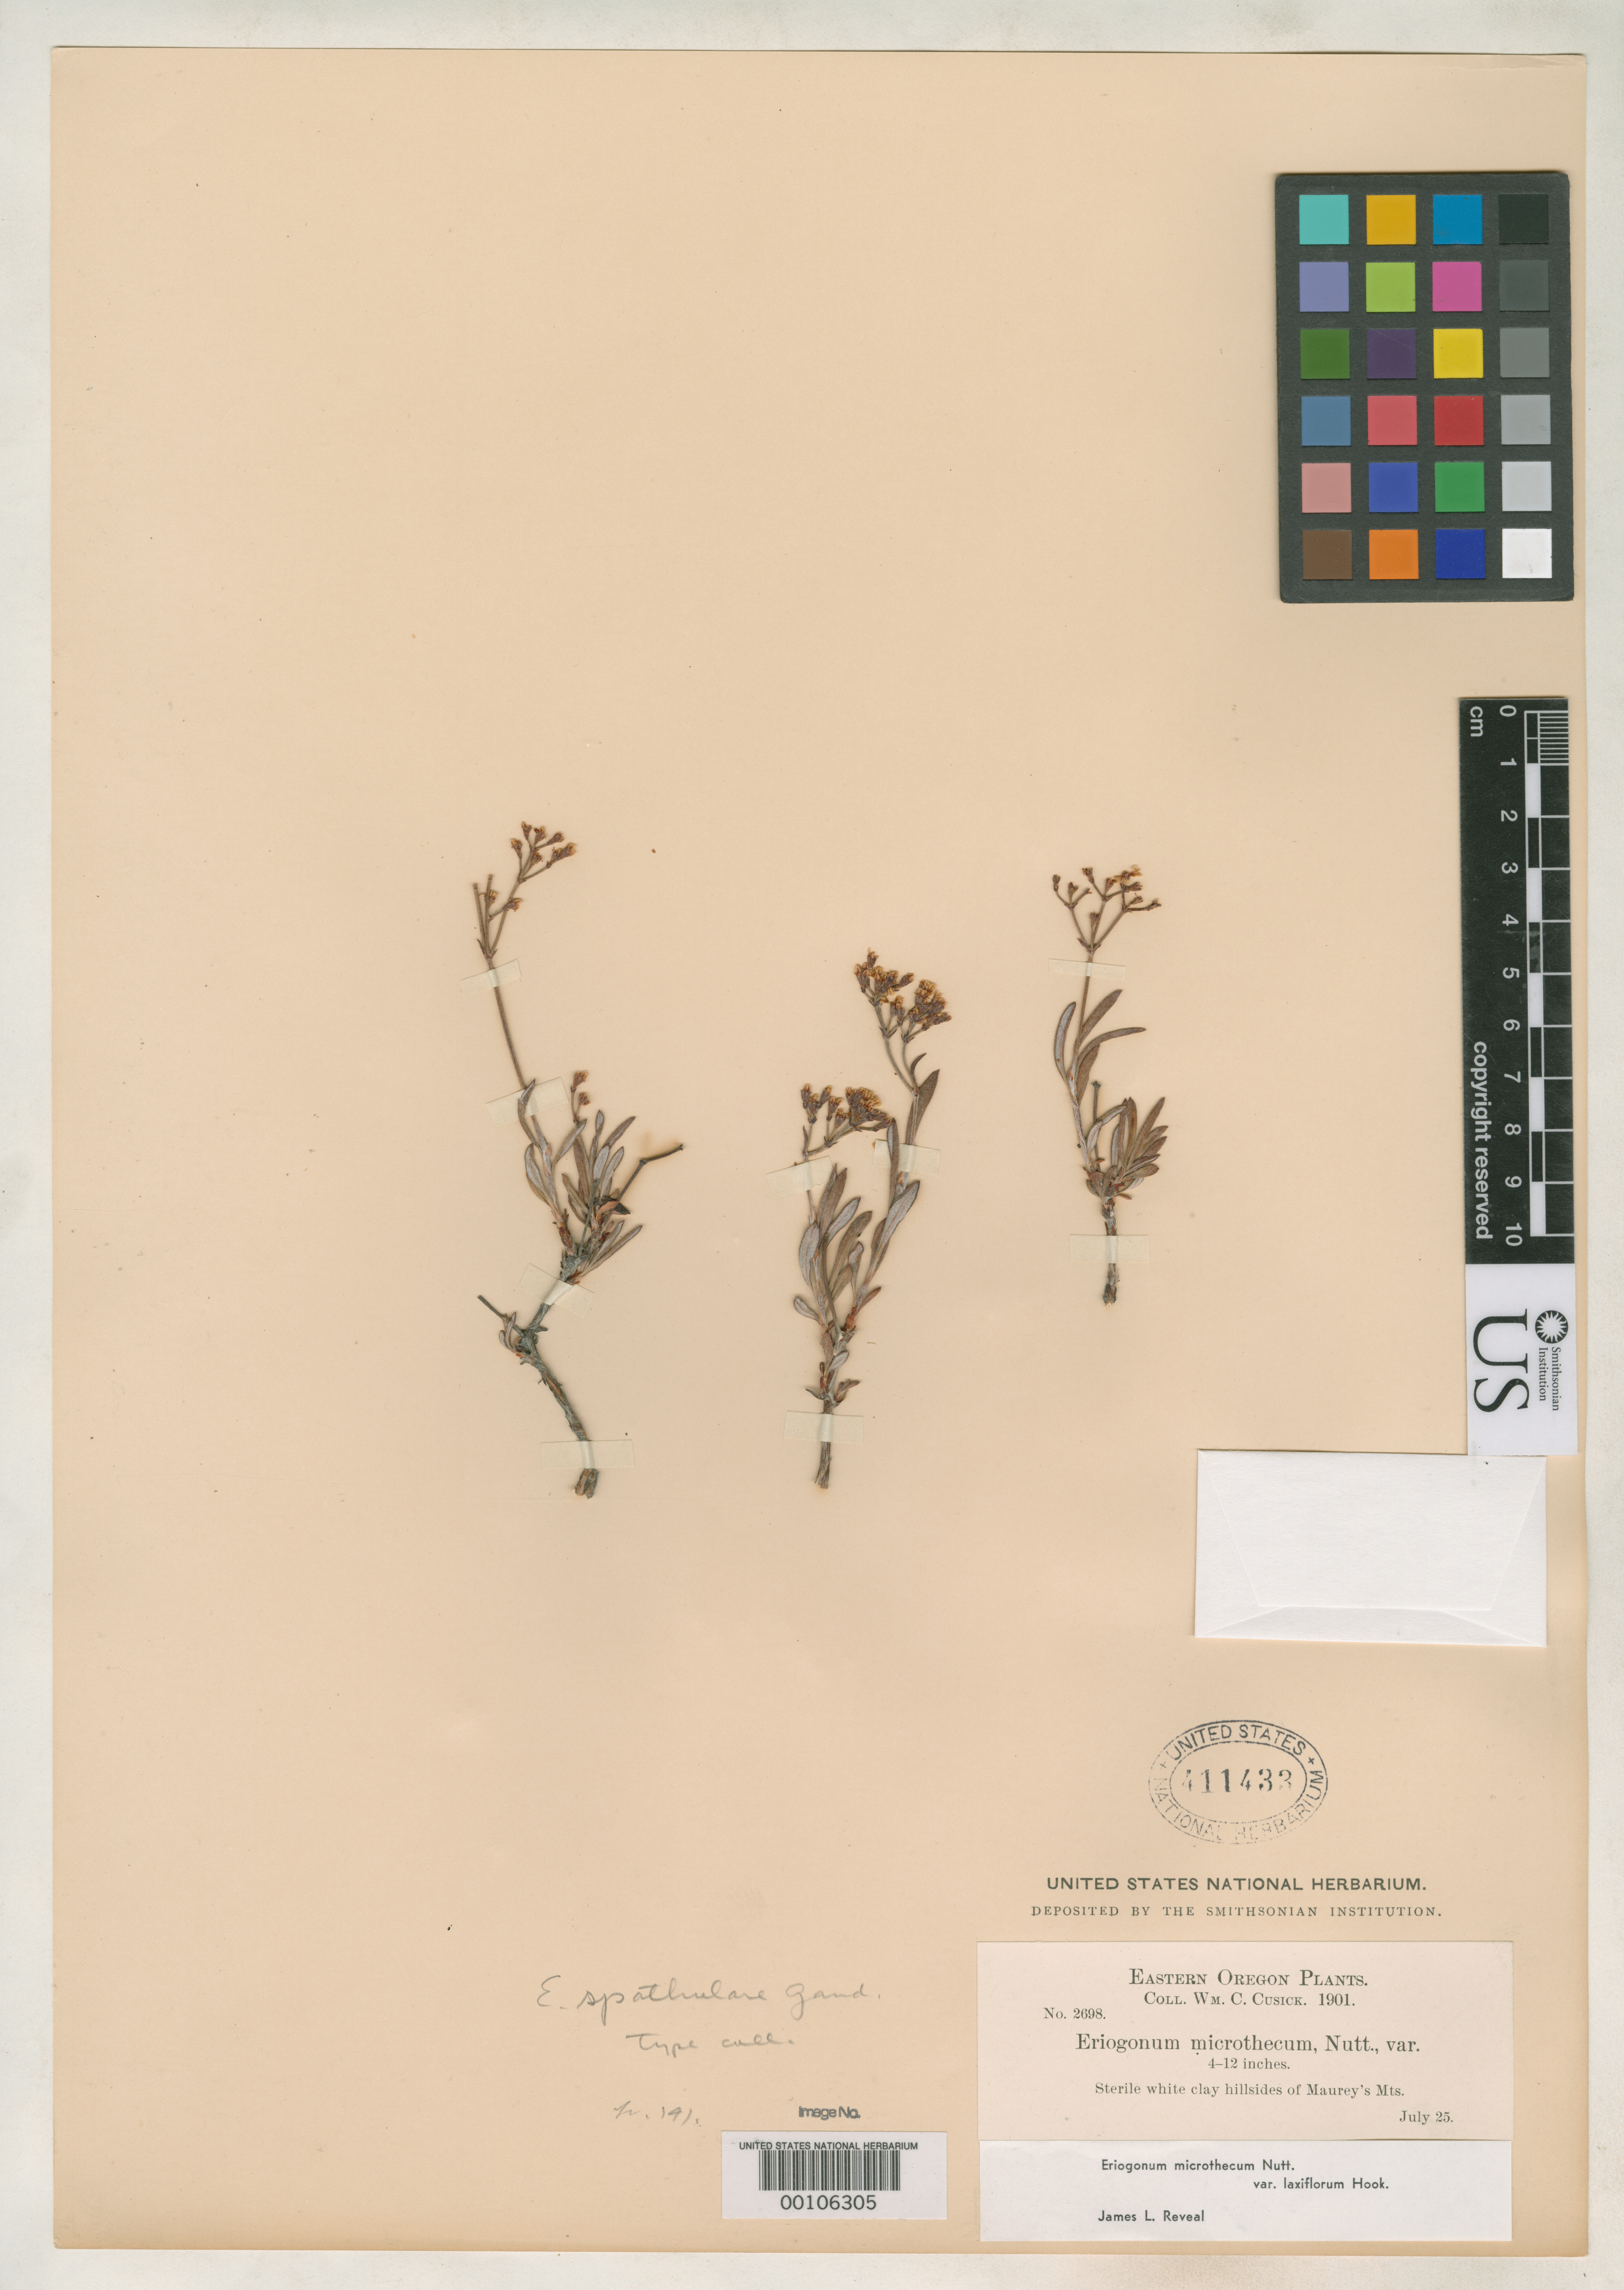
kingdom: Plantae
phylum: Tracheophyta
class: Magnoliopsida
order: Caryophyllales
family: Polygonaceae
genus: Eriogonum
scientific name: Eriogonum spathulare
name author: Gand.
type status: Isotype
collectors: W. C. Cusick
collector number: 2698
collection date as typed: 31 Jul 1901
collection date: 1901-07-31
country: United States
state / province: Oregon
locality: Maurey's Mts.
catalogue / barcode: US 411433